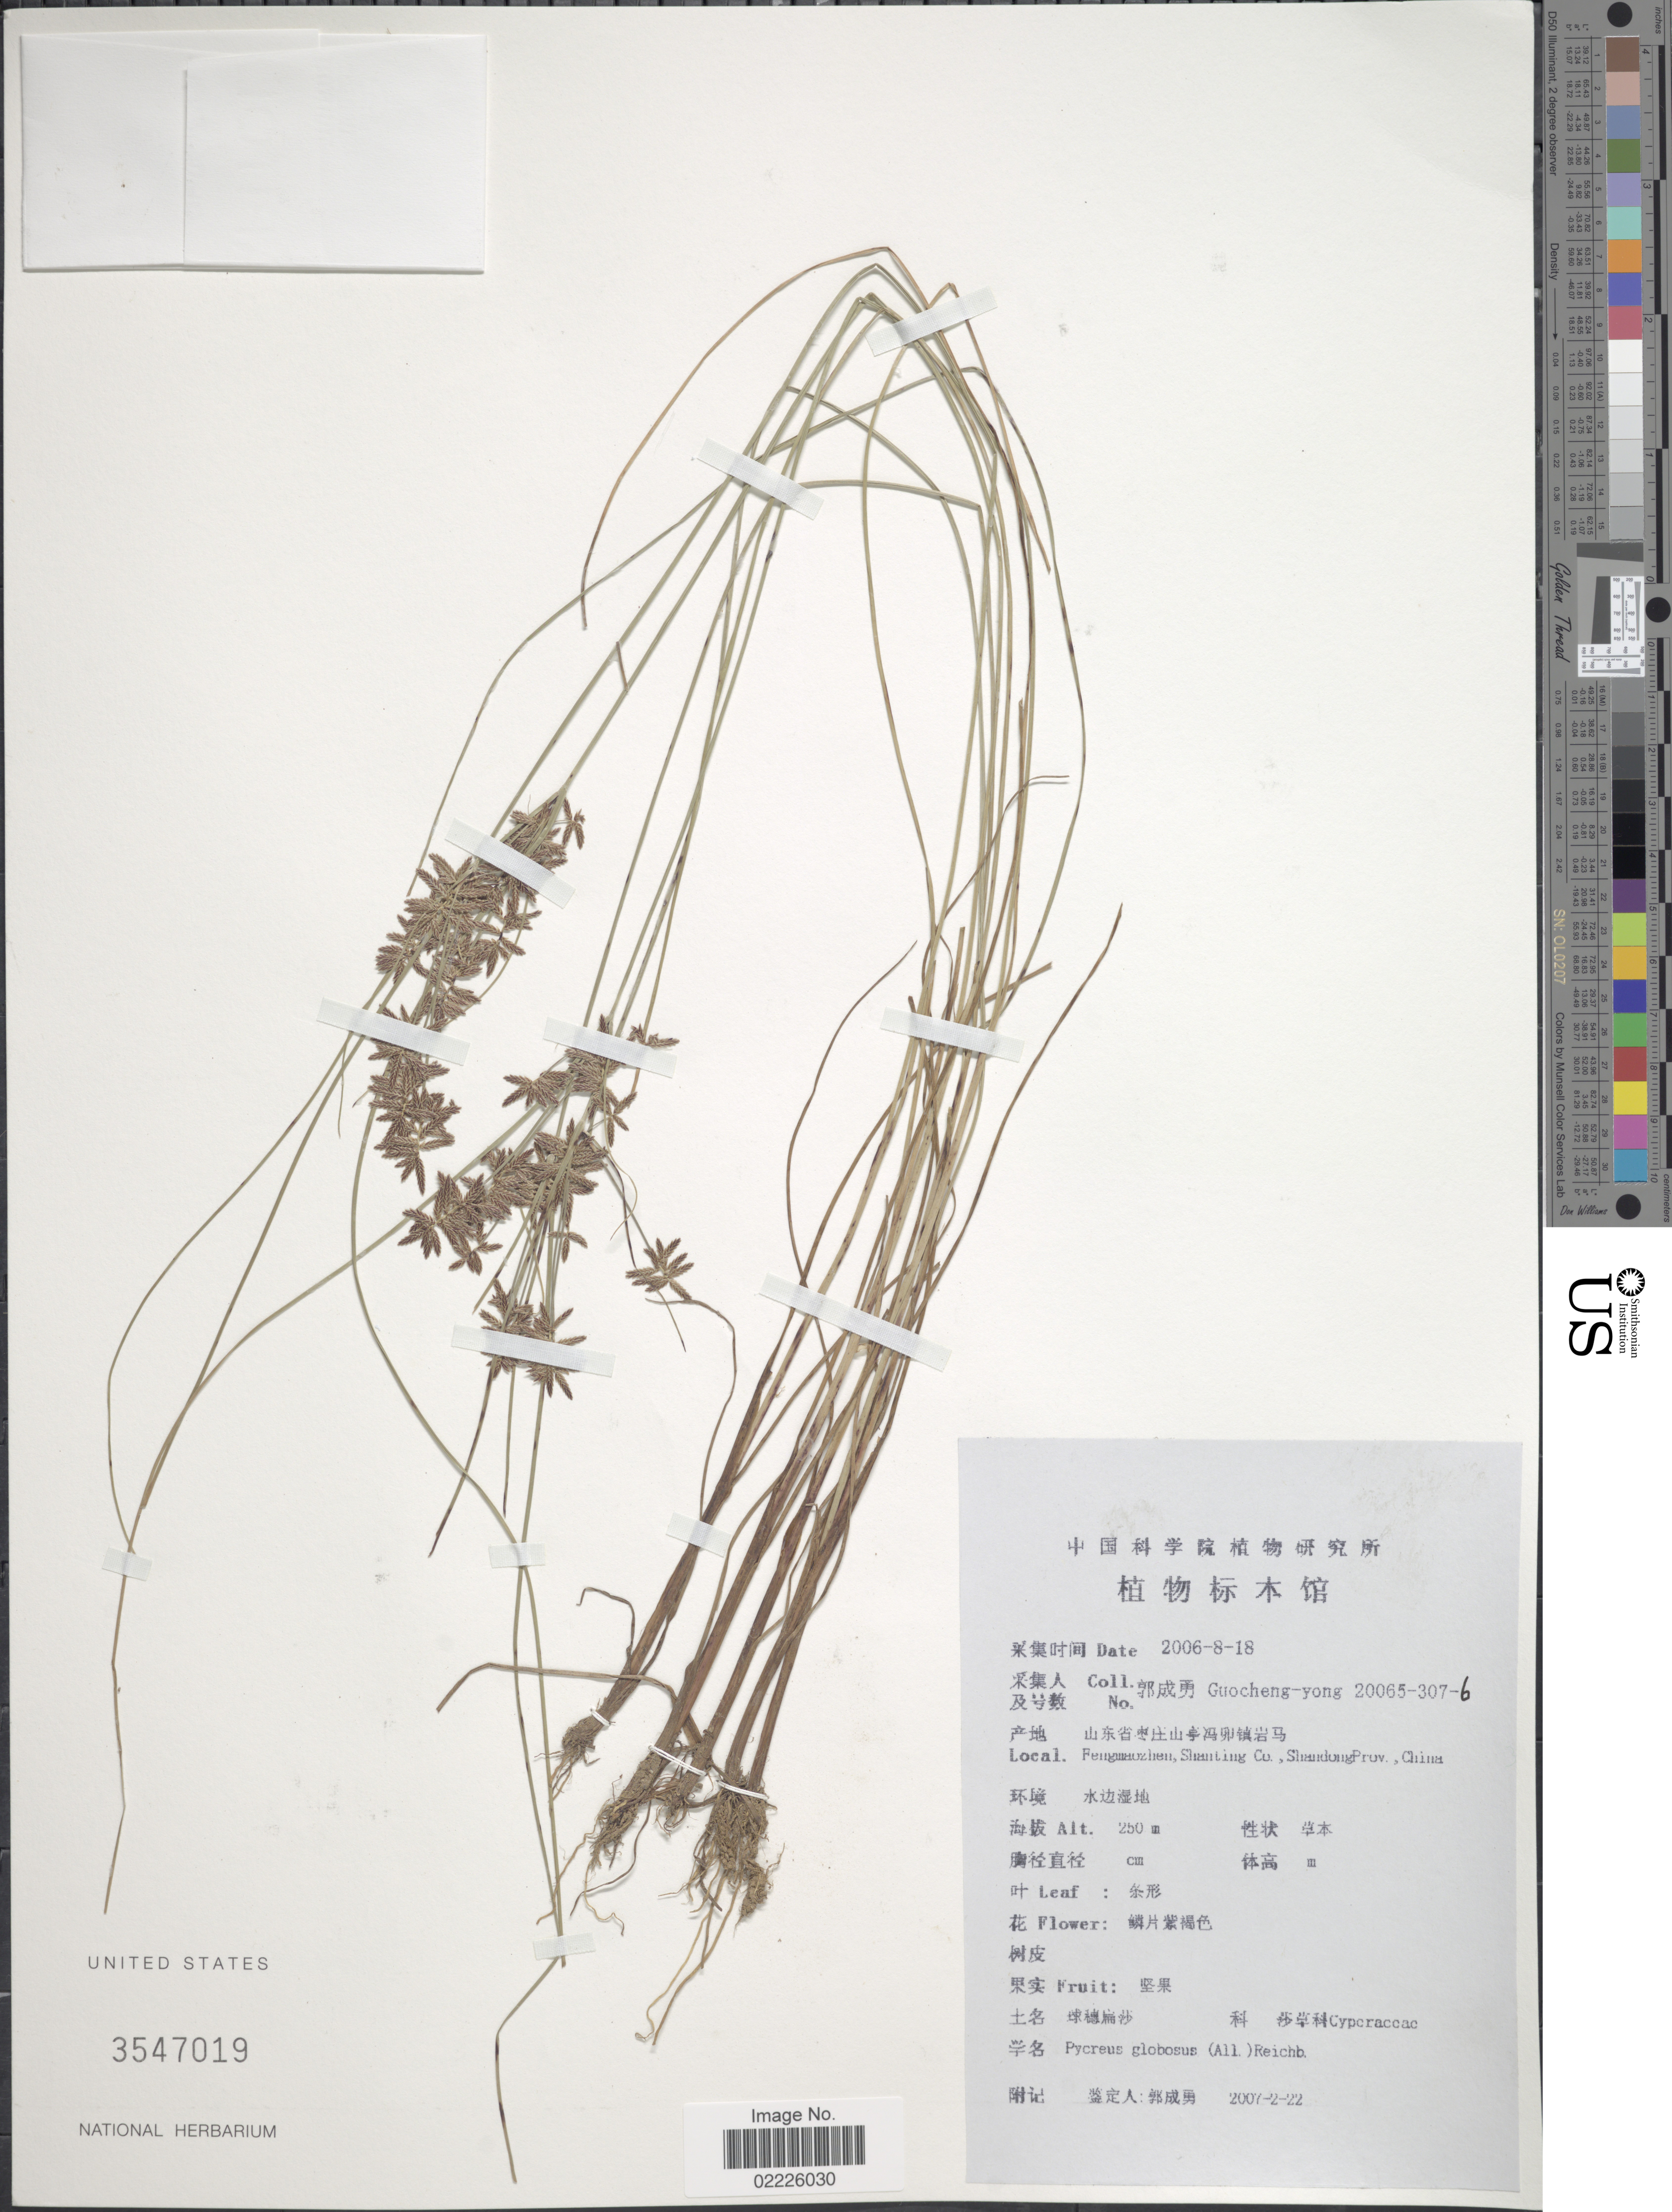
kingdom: Plantae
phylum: Tracheophyta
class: Liliopsida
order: Poales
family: Cyperaceae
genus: Cyperus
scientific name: Cyperus flavidus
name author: Retz.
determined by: Strong, Mark T., (BOT), Smithsonian Institution - National Museum of Natural History (UNITED STATES)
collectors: Guo cheng-yong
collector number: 200653076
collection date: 2006-08-18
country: China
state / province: Shandong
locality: Fengmauzhen, Shanting Co., Shandong Prov., China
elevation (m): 250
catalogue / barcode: US 3547019